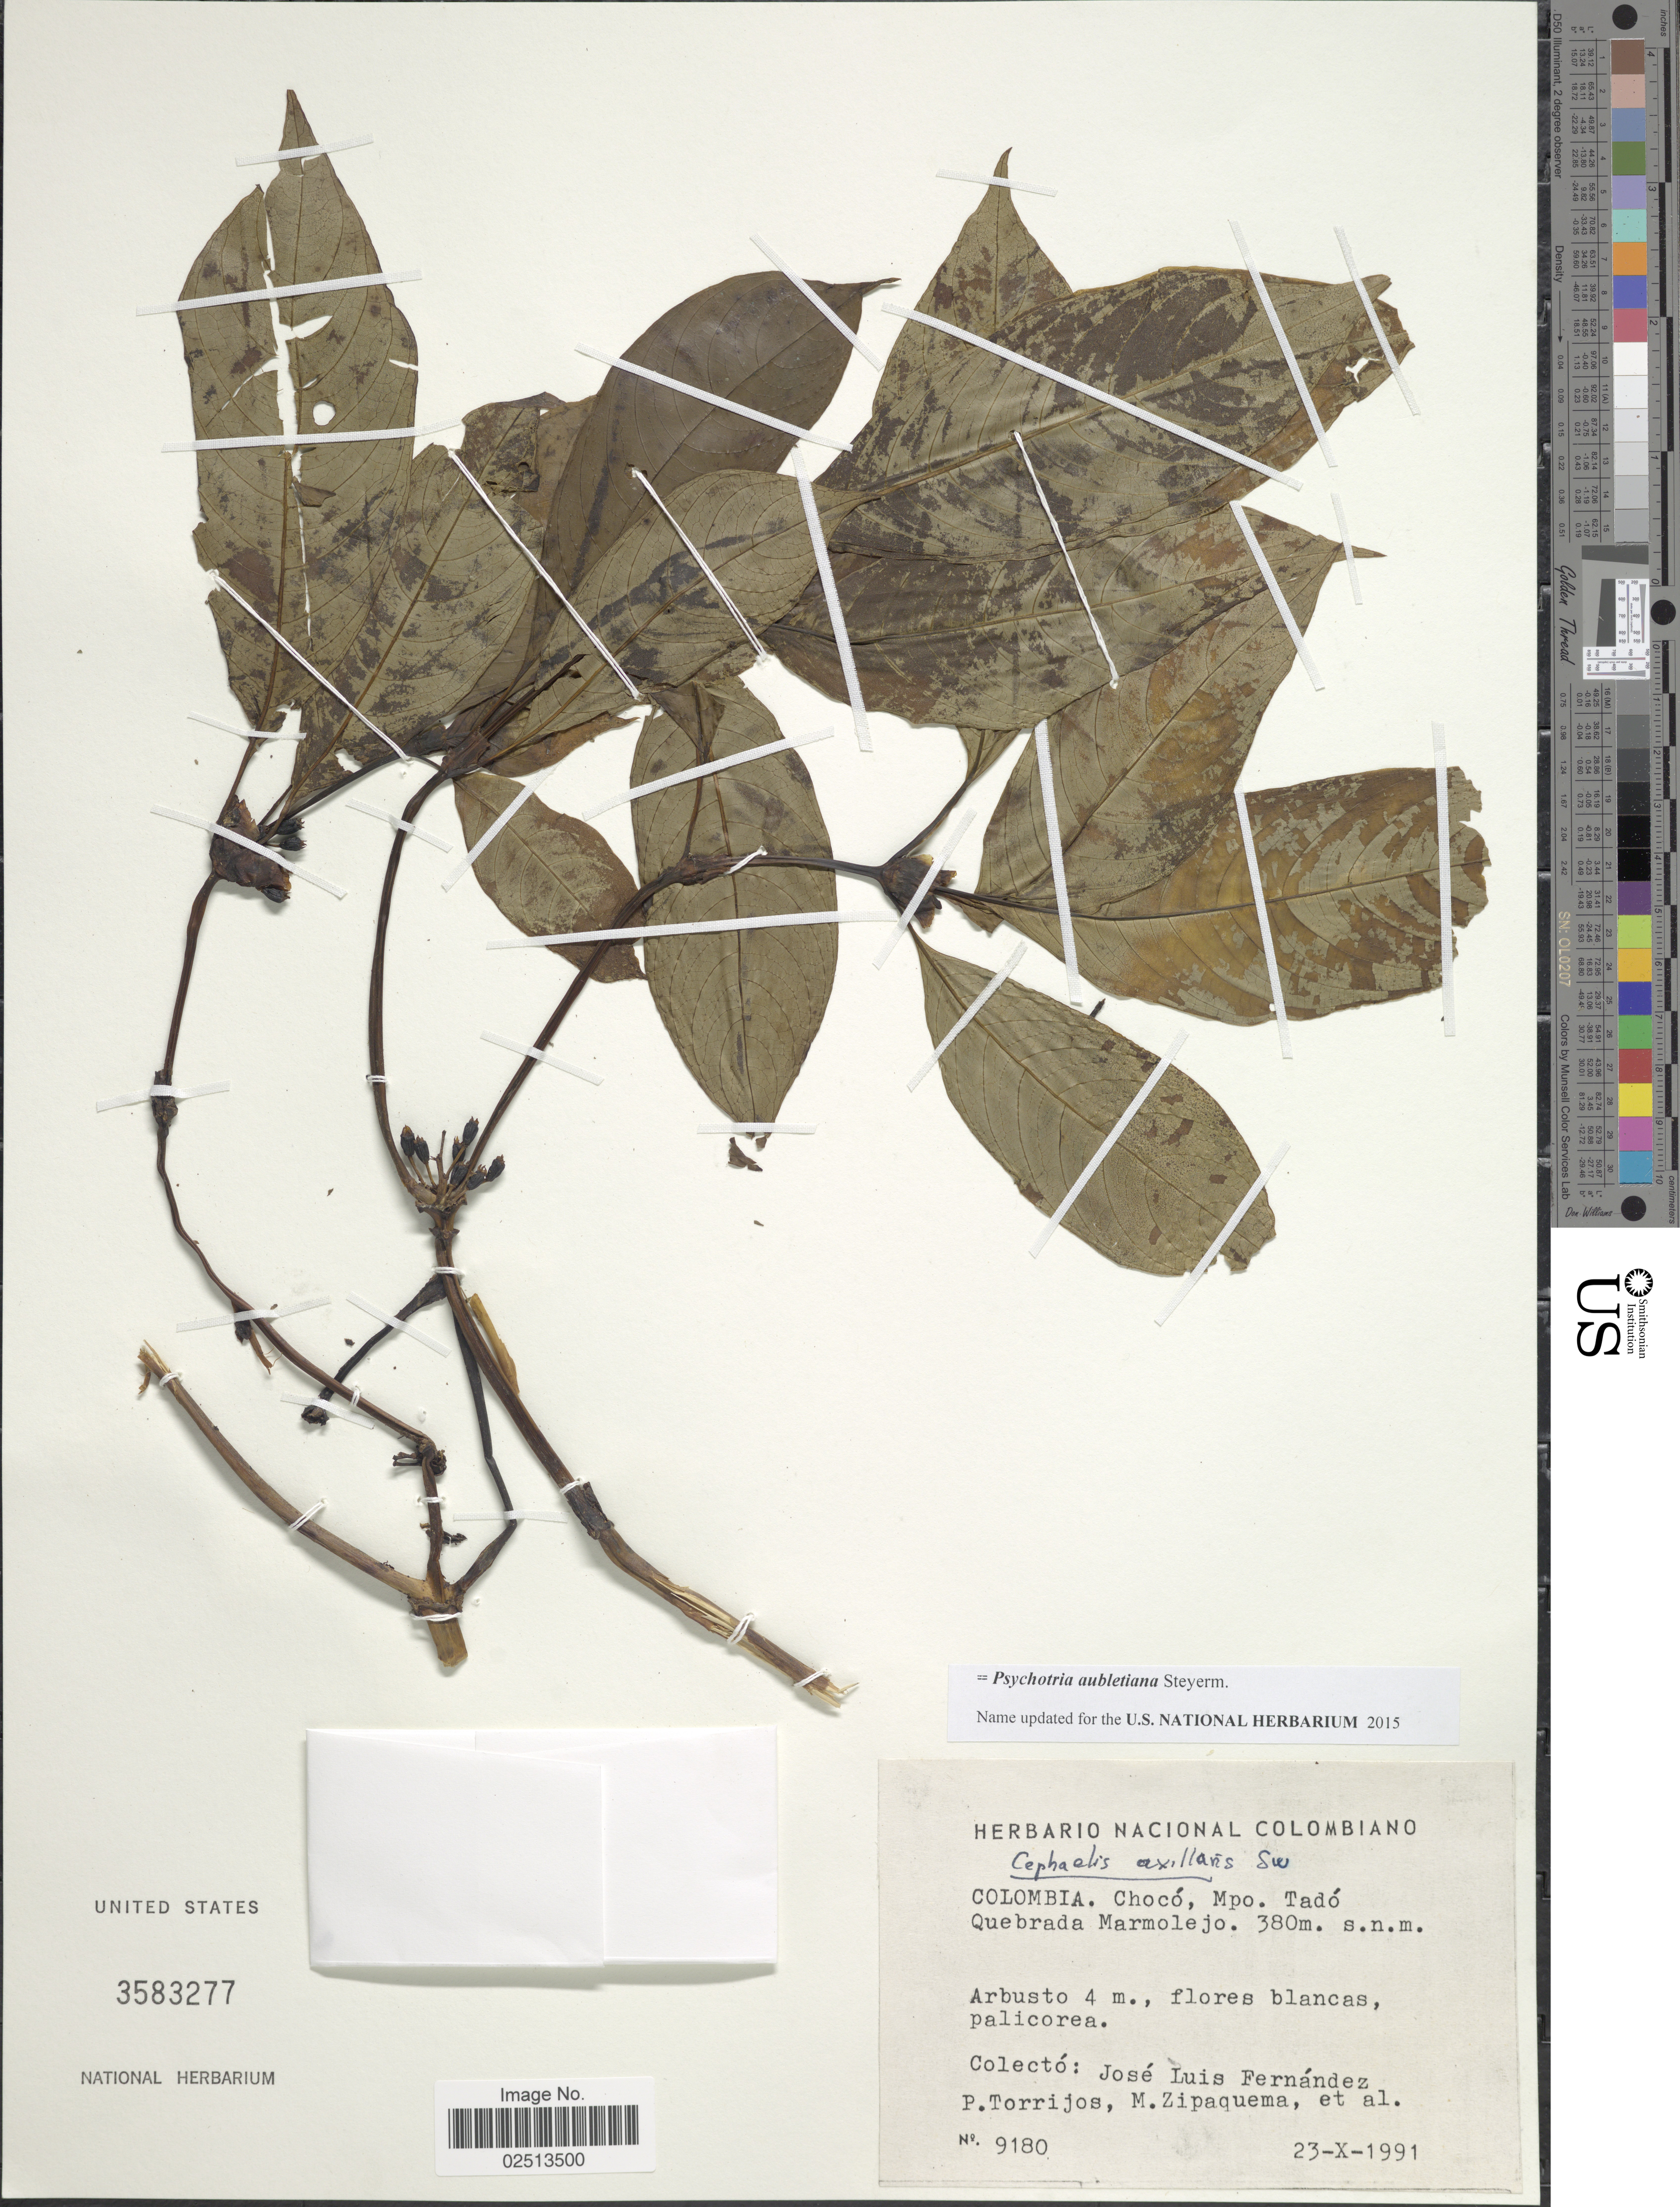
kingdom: Plantae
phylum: Tracheophyta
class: Magnoliopsida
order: Gentianales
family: Rubiaceae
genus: Psychotria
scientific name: Psychotria aubletiana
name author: Steyerm.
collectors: J. Fernández, P. Torrijos, M. Zipaquema & et al.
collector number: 9180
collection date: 1991-10-23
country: Colombia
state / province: Chocó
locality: Mpo Tadó Quebrada Marmolejo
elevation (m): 380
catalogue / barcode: US 3583277